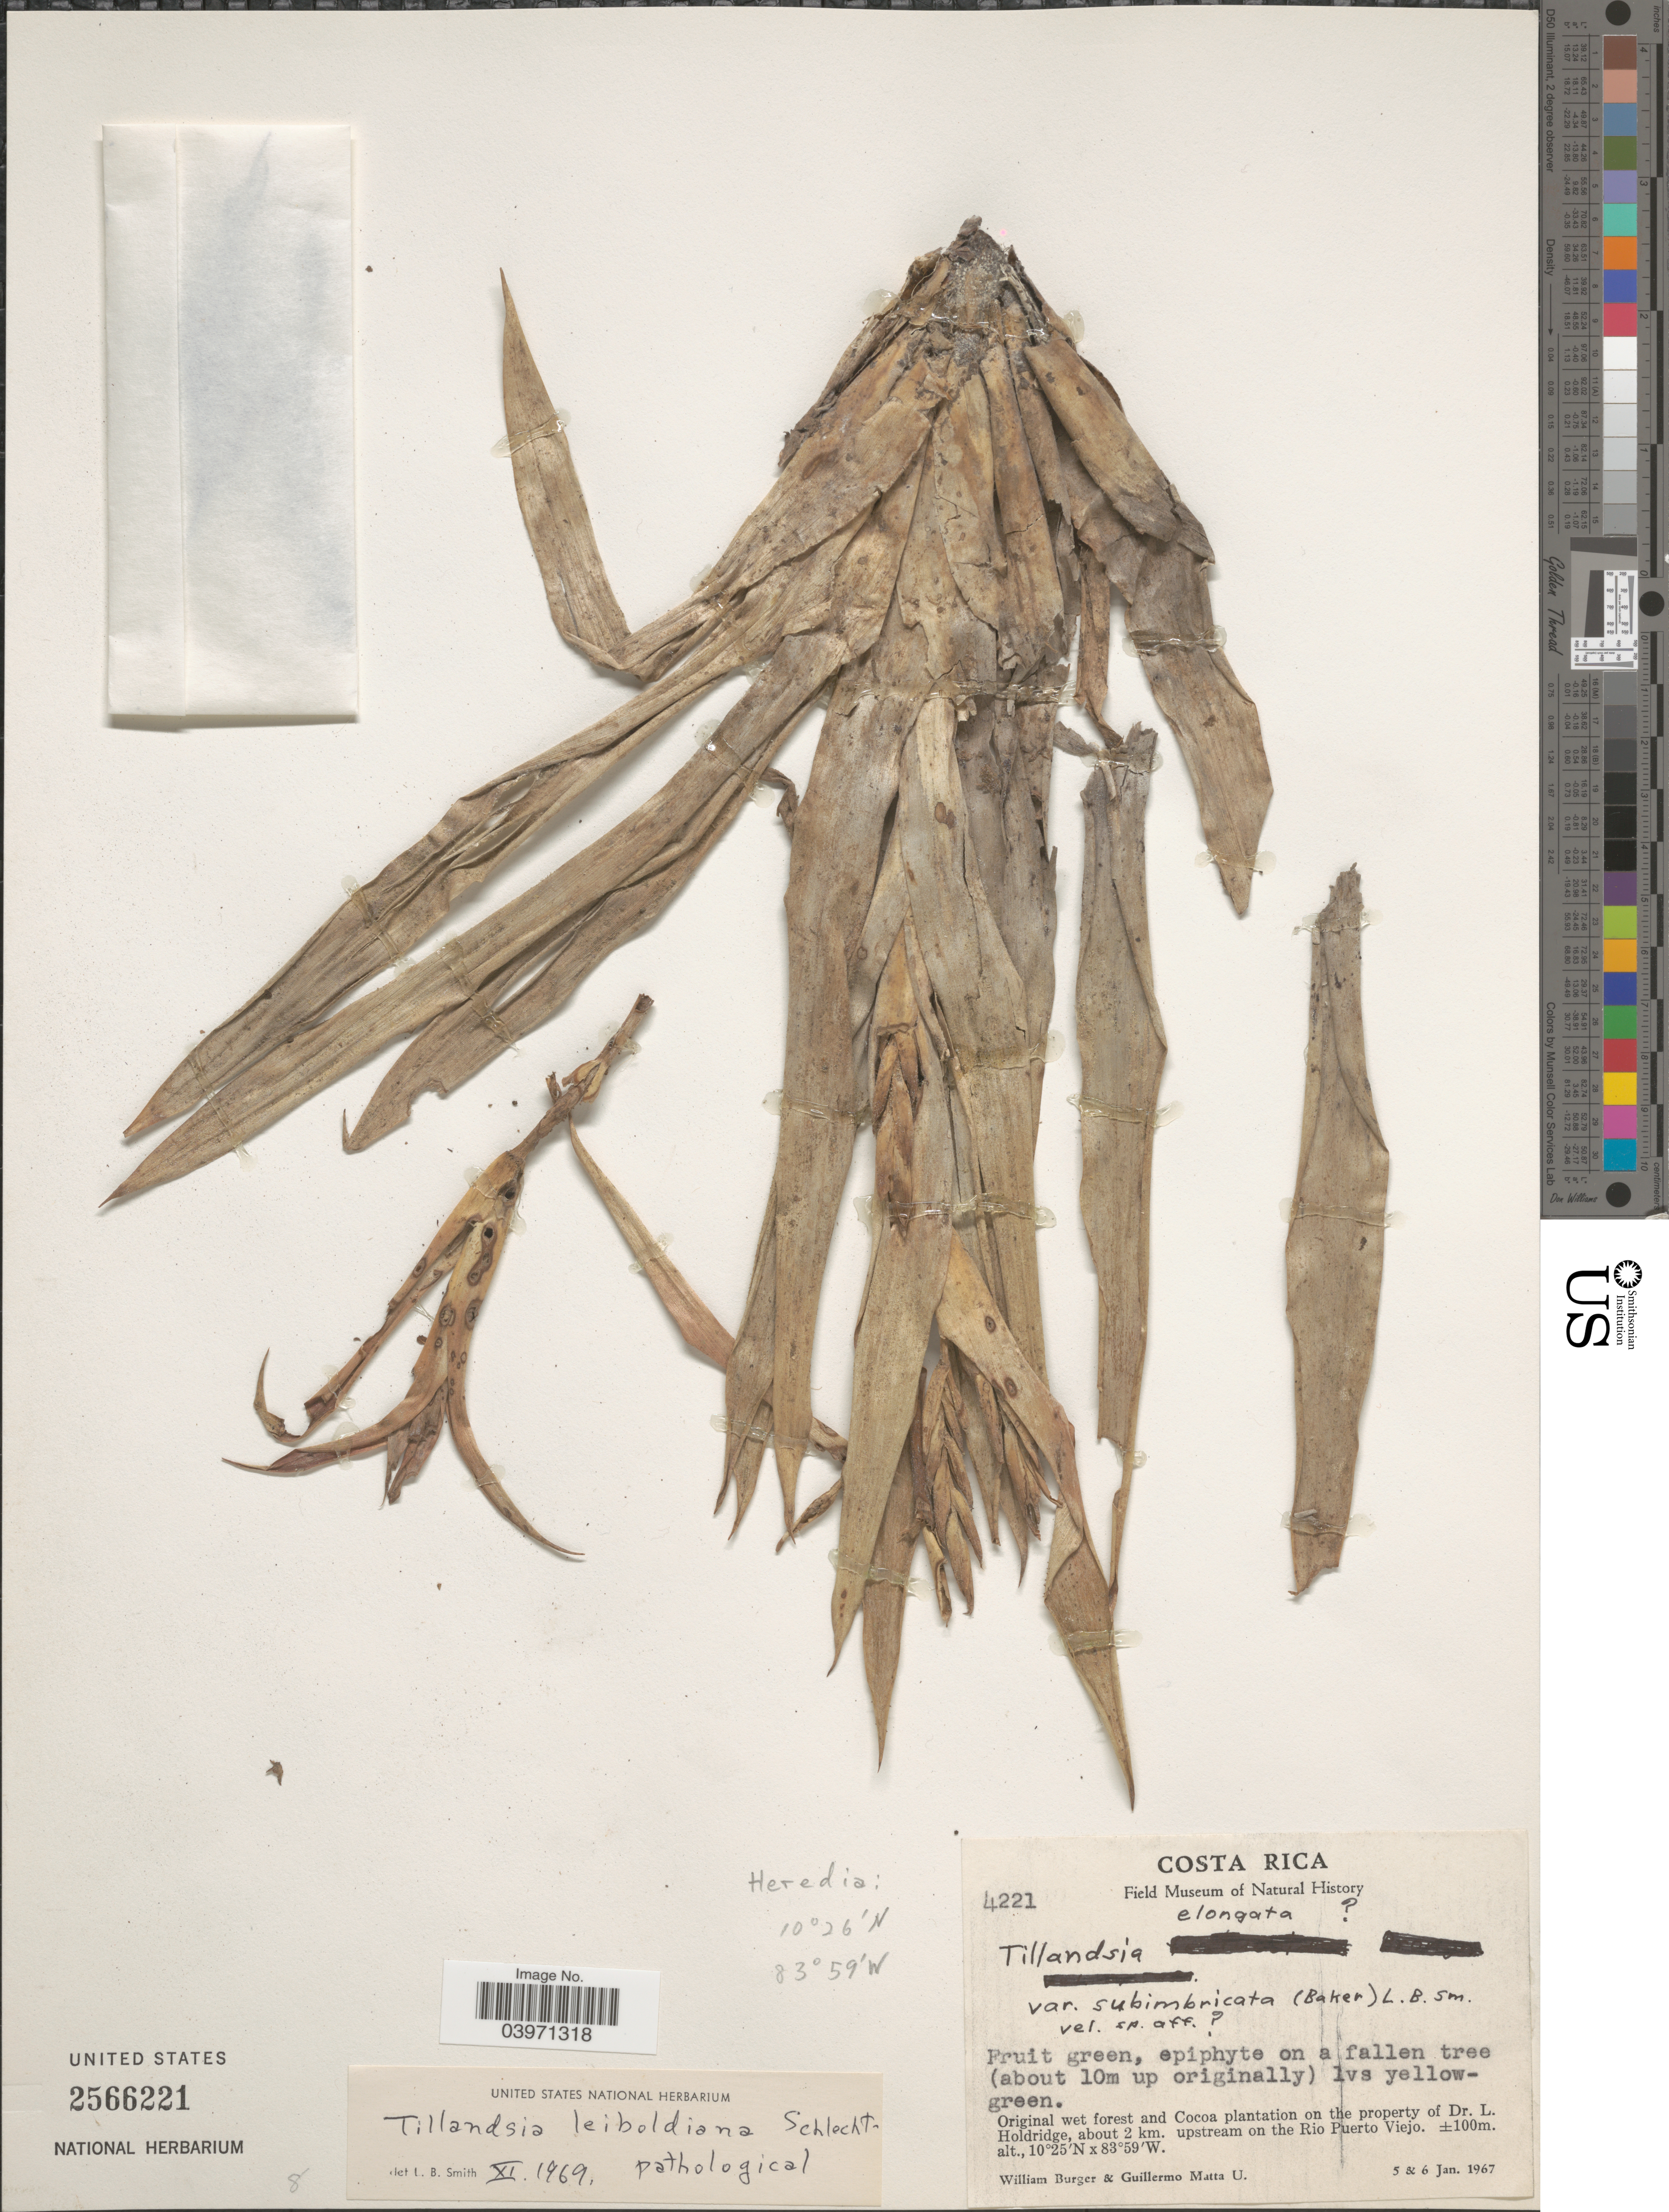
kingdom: Plantae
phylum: Tracheophyta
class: Liliopsida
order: Poales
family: Bromeliaceae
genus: Tillandsia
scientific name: Tillandsia leiboldiana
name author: Schltdl.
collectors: W. Burger & G. Matta U.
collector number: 4221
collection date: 1967-01-05/1967-01-06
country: Costa Rica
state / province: Heredia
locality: Original wet forest and Cocoa plantation on the property of Dr. L. Holdridge, about 2 km. upstream on the Rio Puerto Viejo.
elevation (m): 100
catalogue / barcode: US 2566221